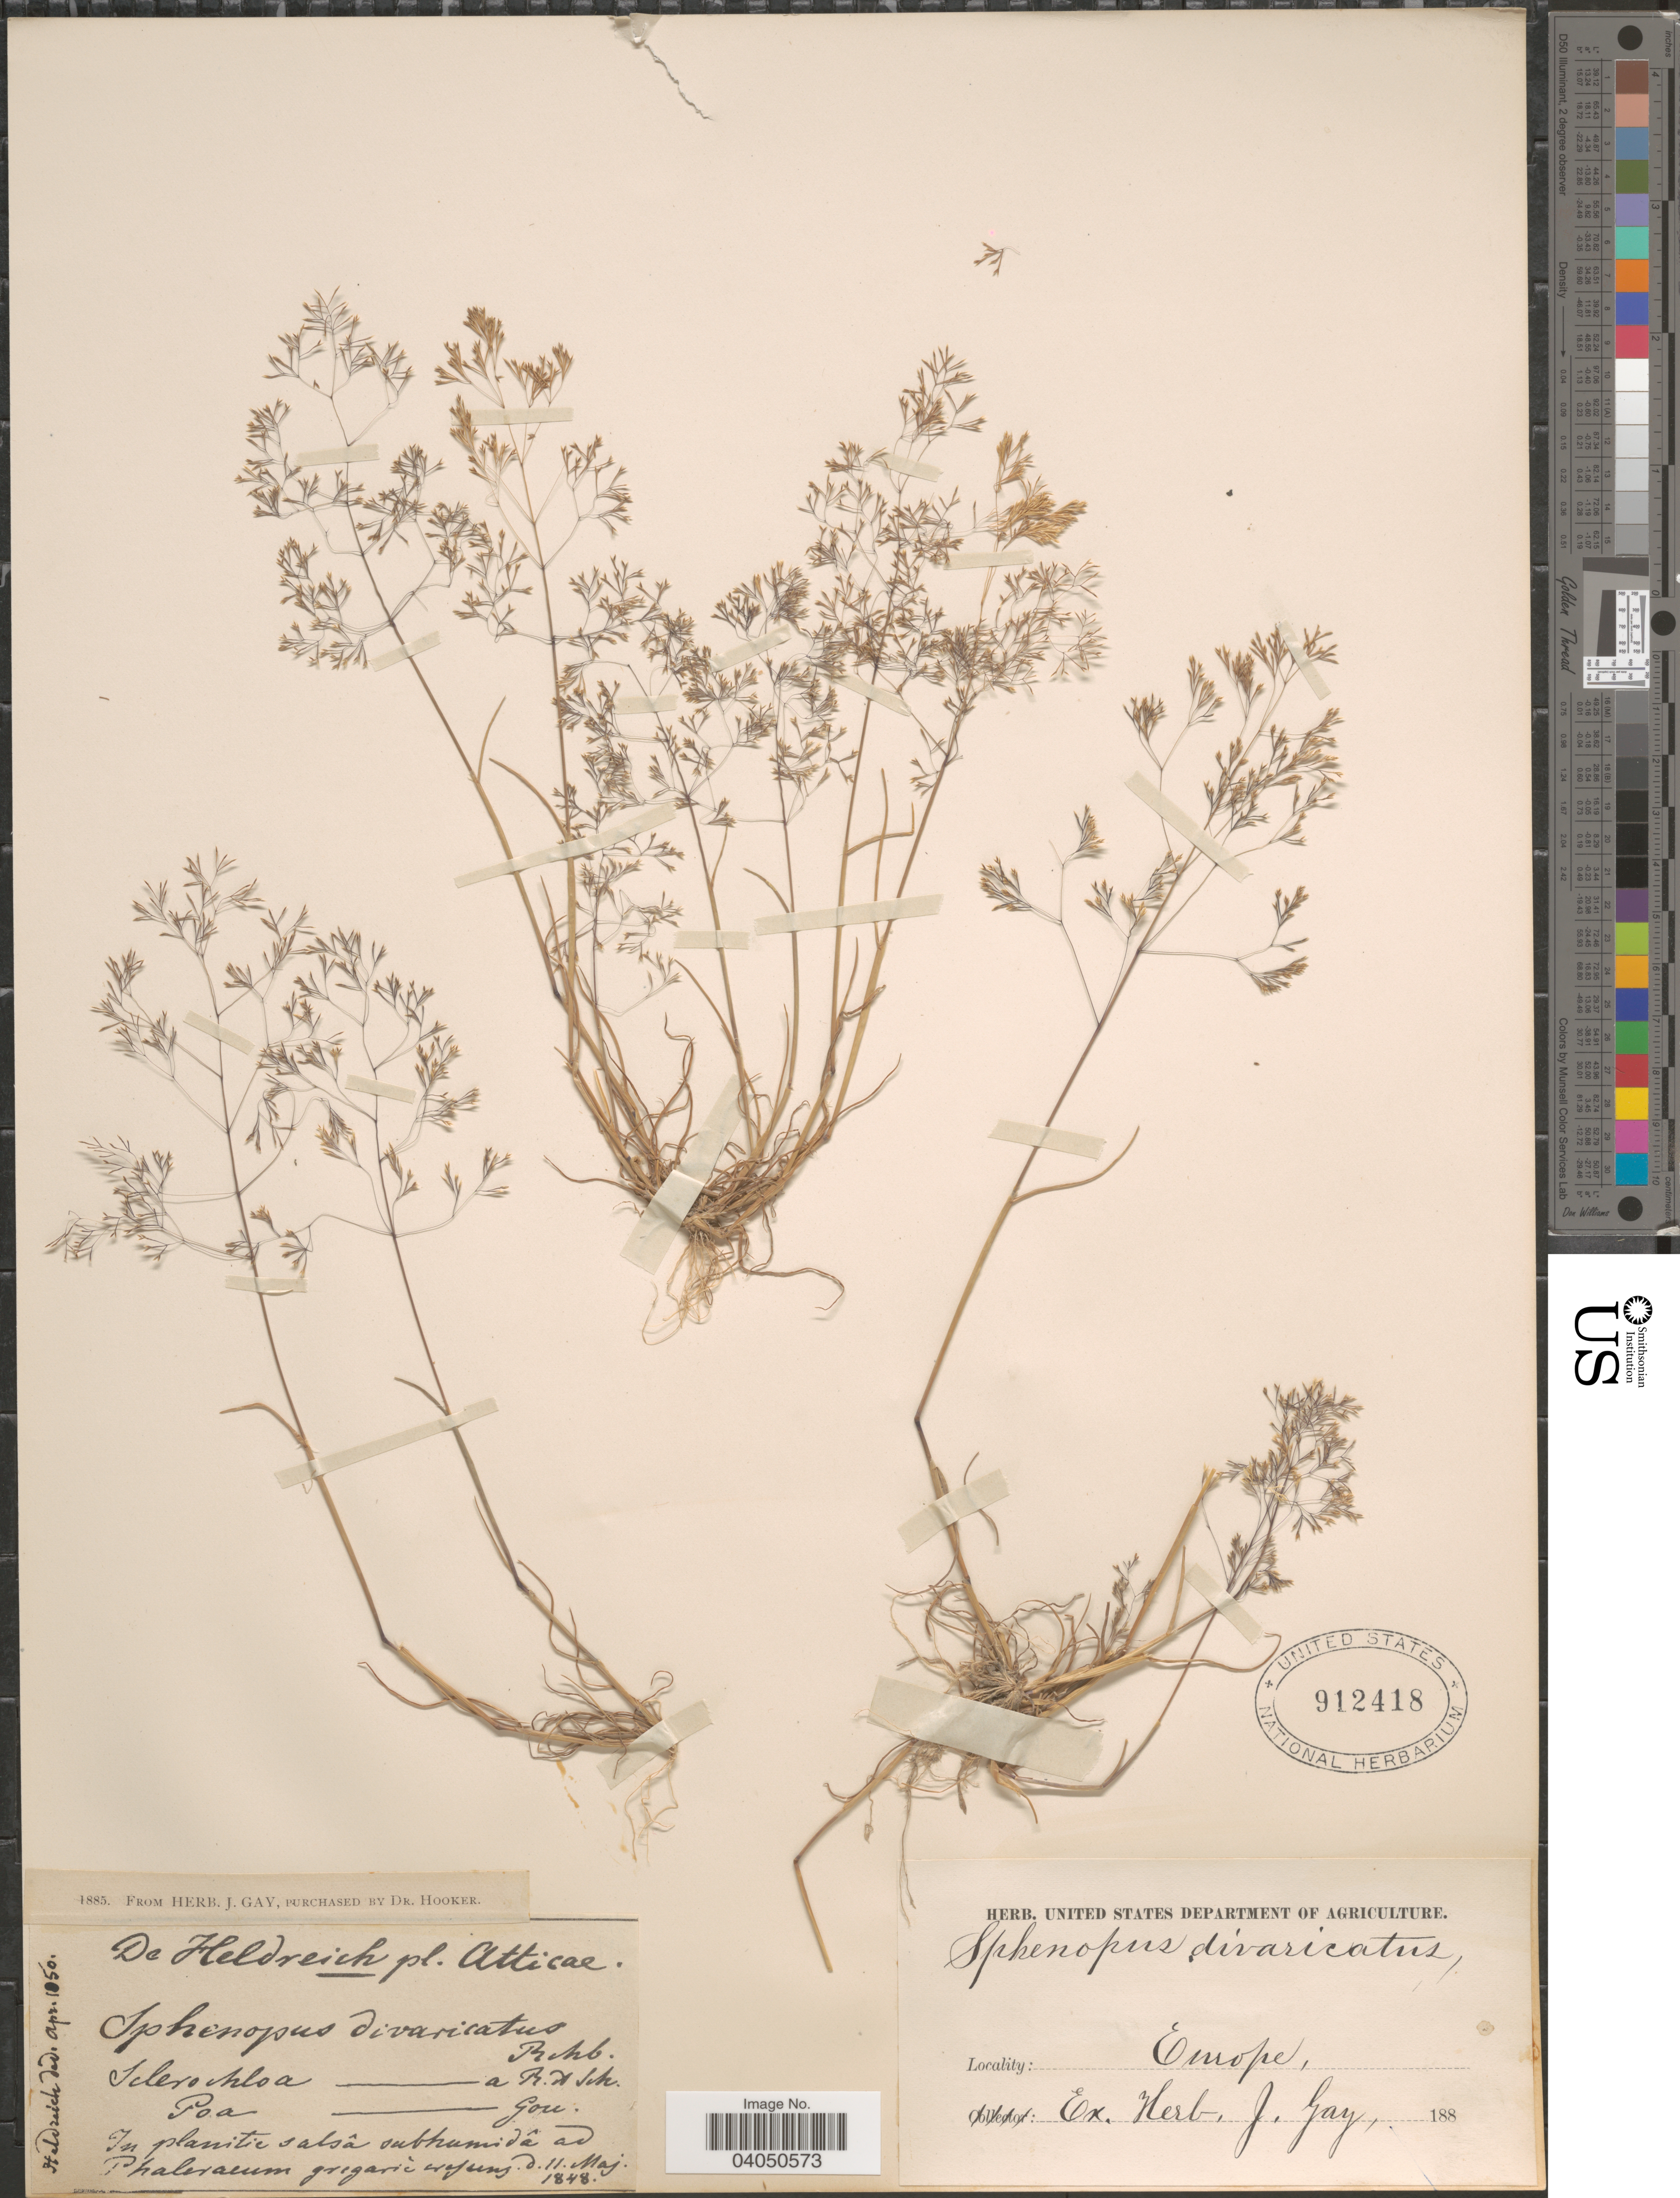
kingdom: Plantae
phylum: Tracheophyta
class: Liliopsida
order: Poales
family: Poaceae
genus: Sphenopus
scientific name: Sphenopus divaricatus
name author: (Gouan) Rchb.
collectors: -. De Heldreich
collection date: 1848-05-11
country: Greece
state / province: Attica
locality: Atticae.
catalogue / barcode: US 912418